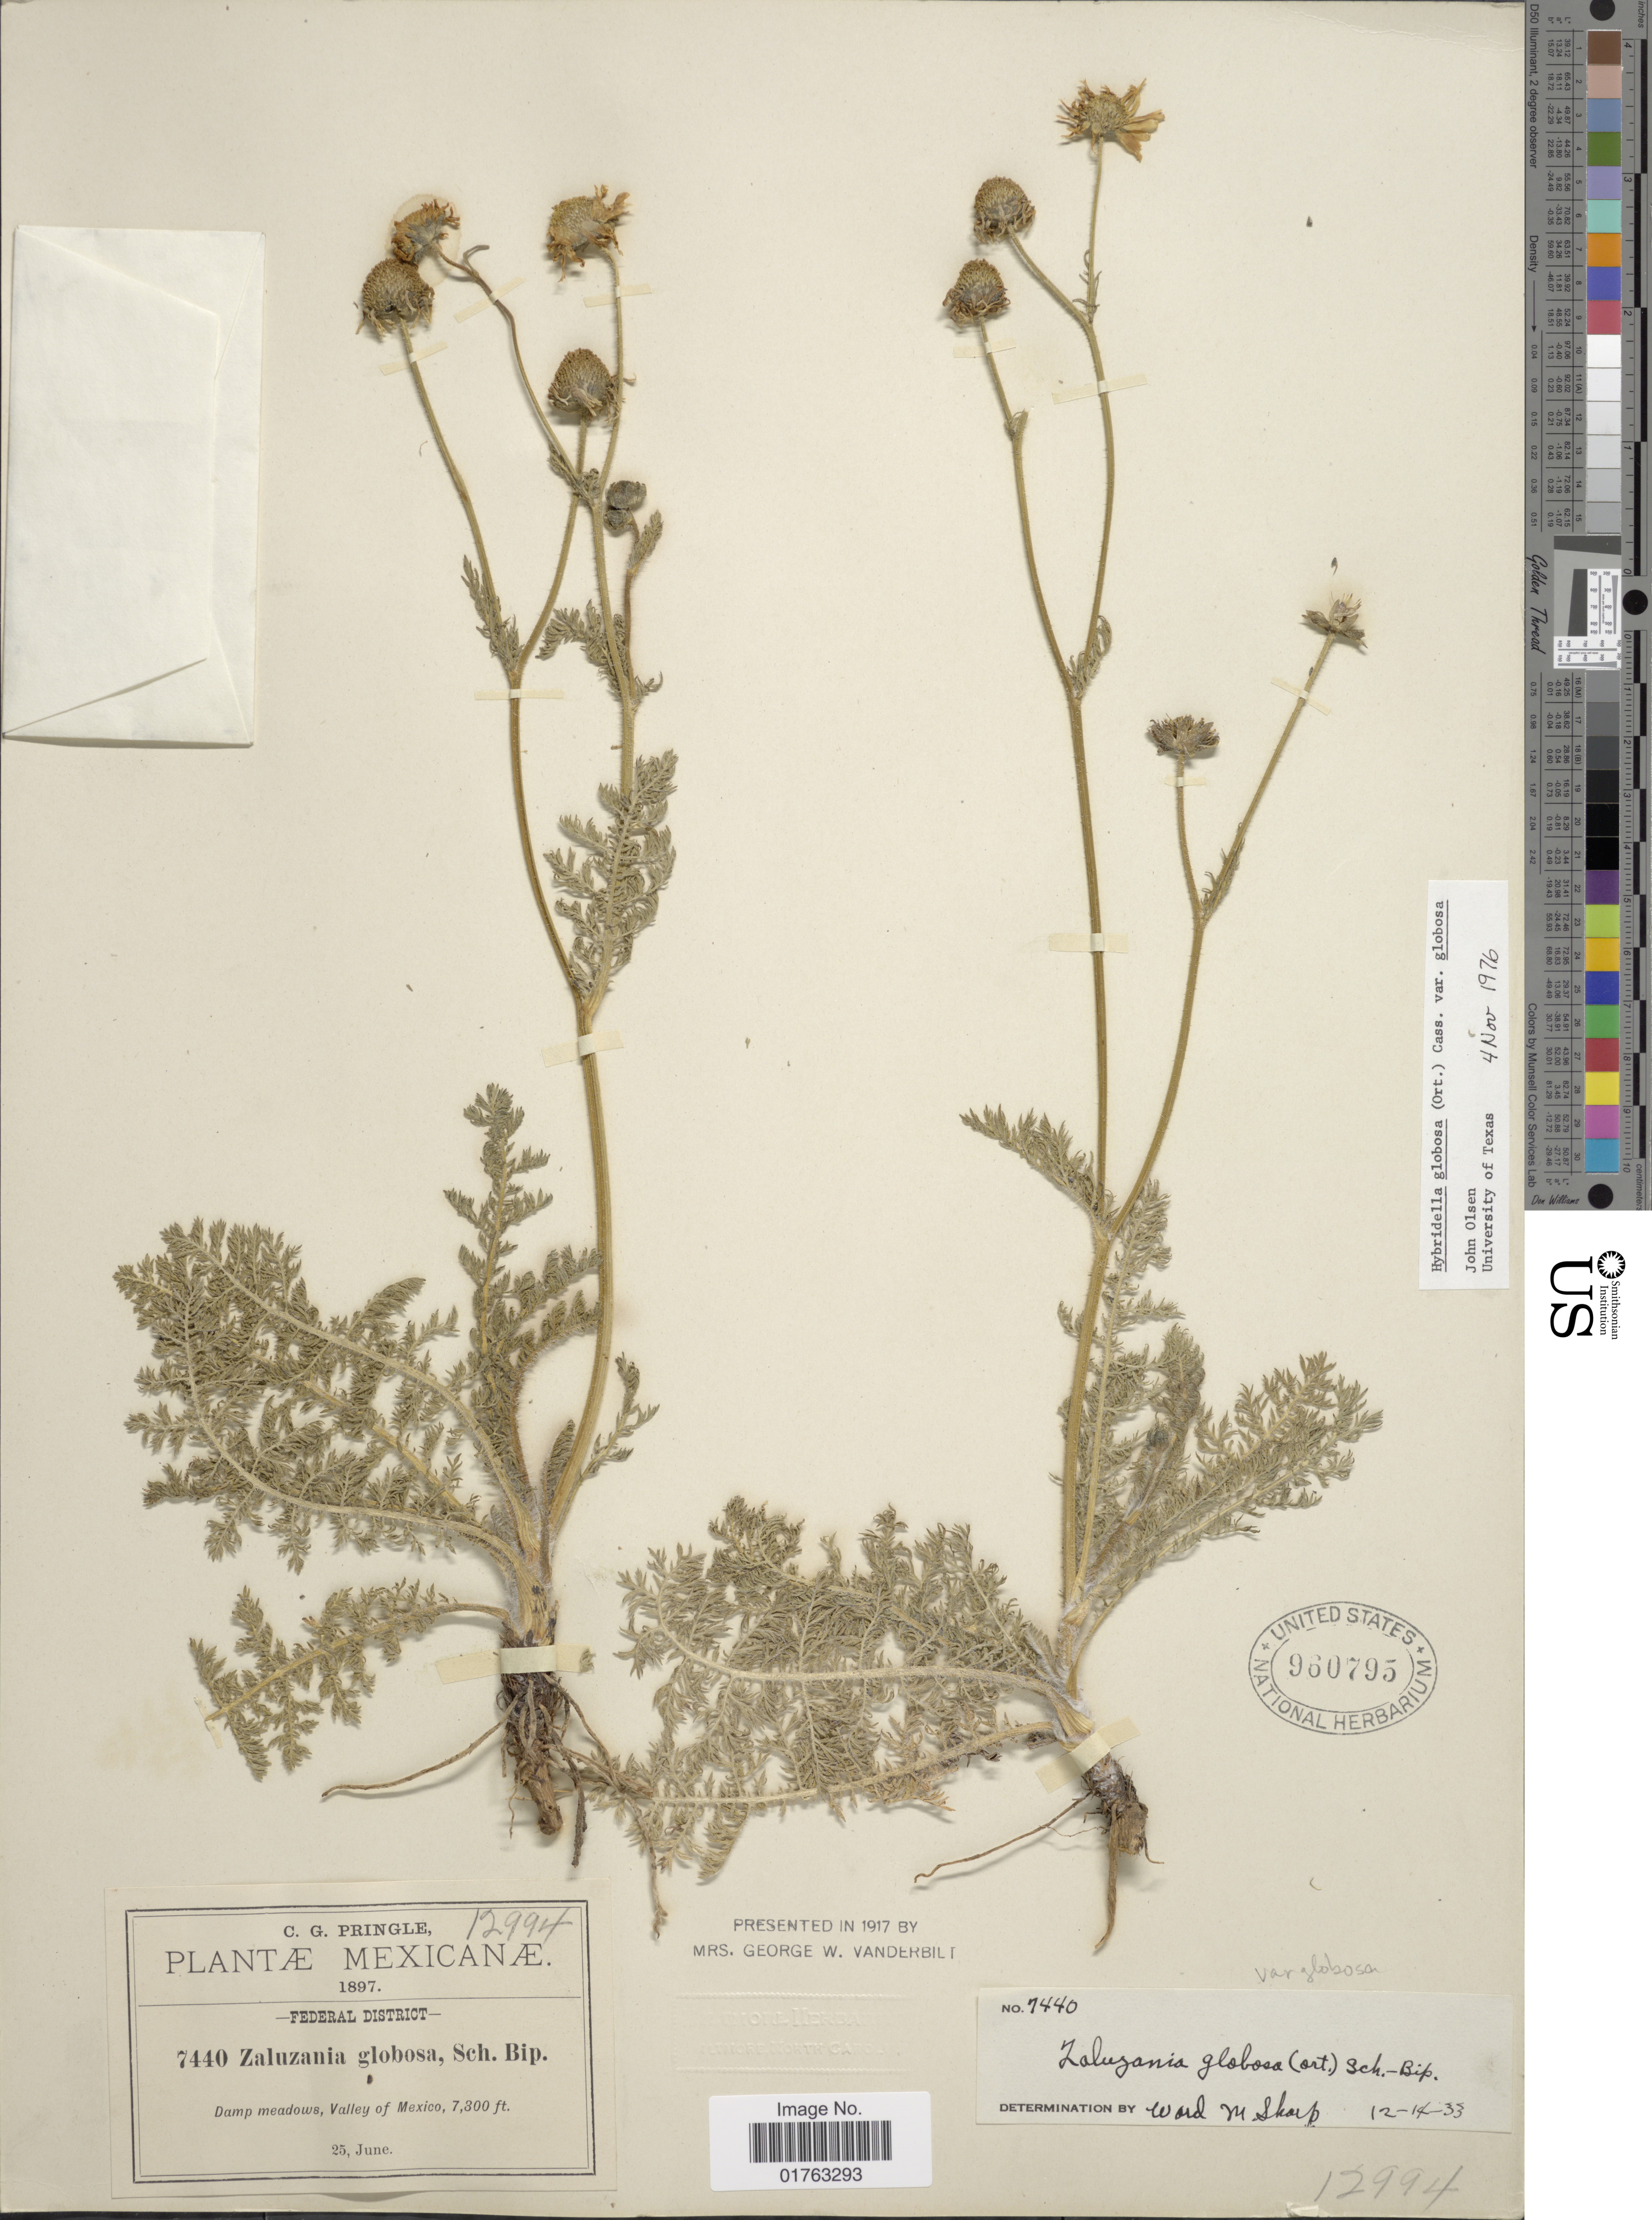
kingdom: Plantae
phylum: Tracheophyta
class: Magnoliopsida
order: Asterales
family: Asteraceae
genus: Hybridella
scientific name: Hybridella globosa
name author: (Ort.) Cass.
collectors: C. G. Pringle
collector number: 7440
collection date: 1897-06-25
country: Mexico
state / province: Distrito Federal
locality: Valley of Mexico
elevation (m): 2225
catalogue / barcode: US 960795